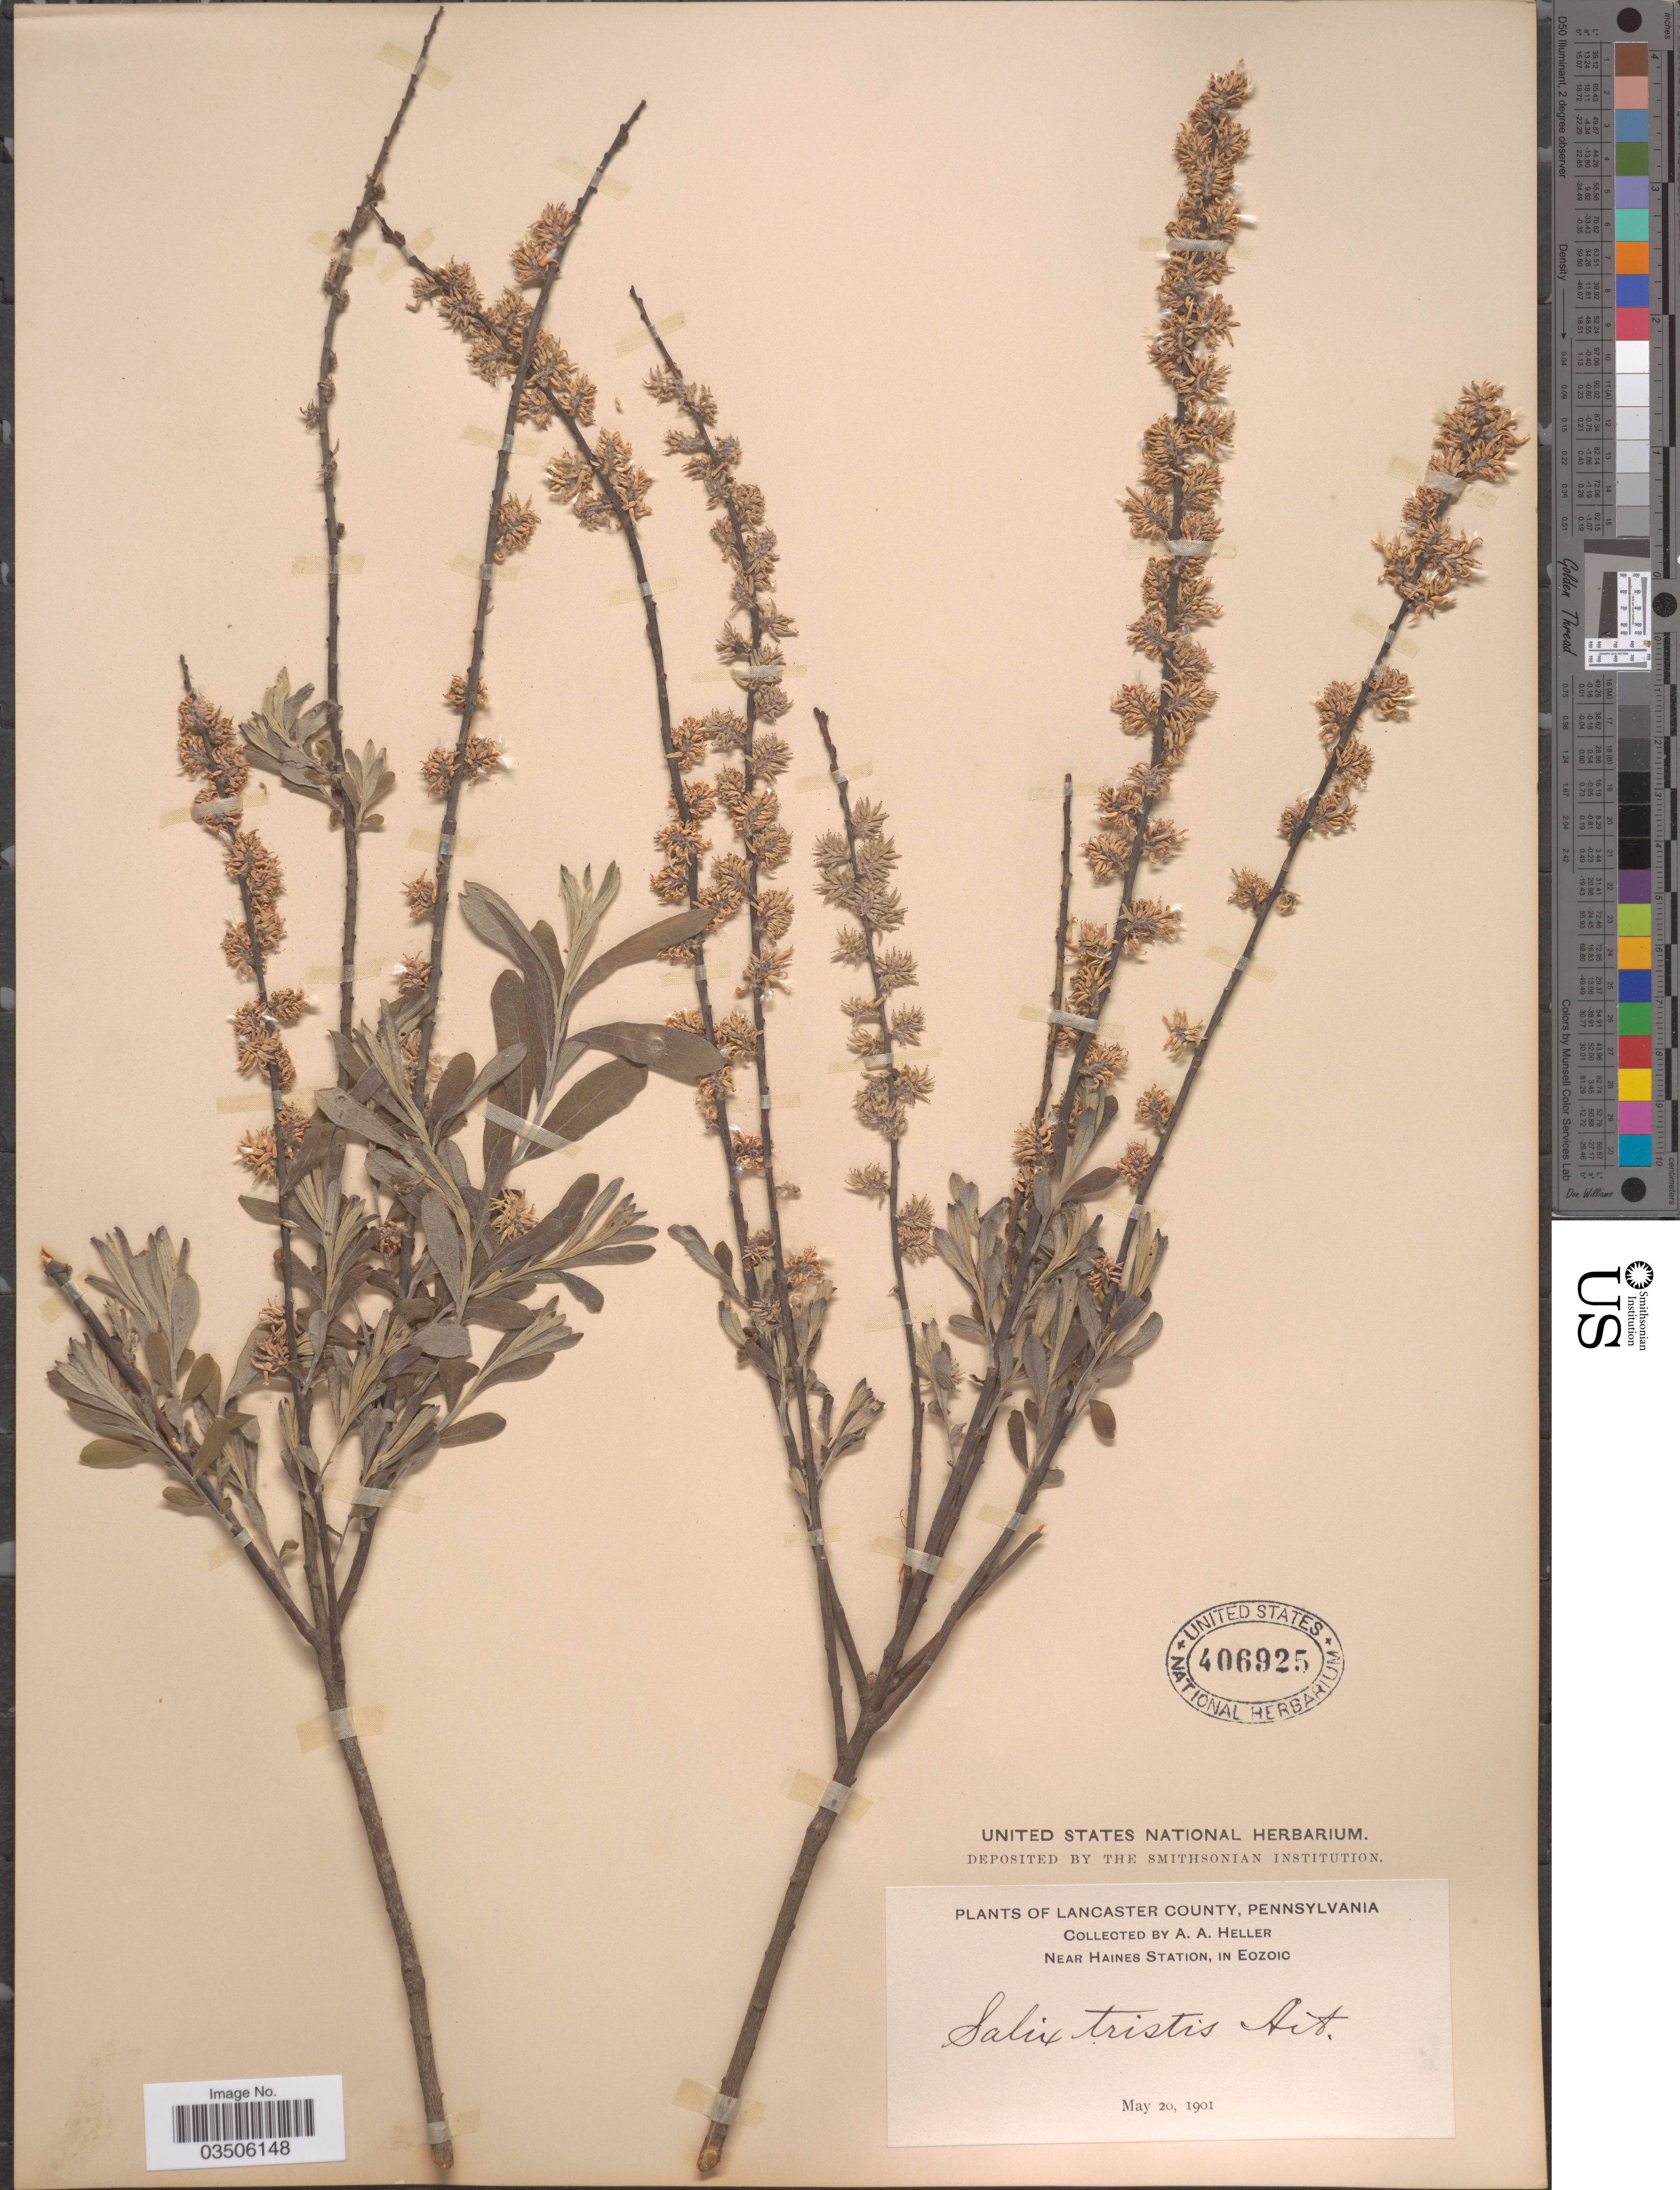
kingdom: Plantae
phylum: Tracheophyta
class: Magnoliopsida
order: Malpighiales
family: Salicaceae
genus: Salix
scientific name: Salix tristis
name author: Aiton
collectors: A. A. Heller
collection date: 1901-05-20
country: United States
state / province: Pennsylvania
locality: Lancaster County. Near Haines Station, in Eozoic.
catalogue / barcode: US 406925